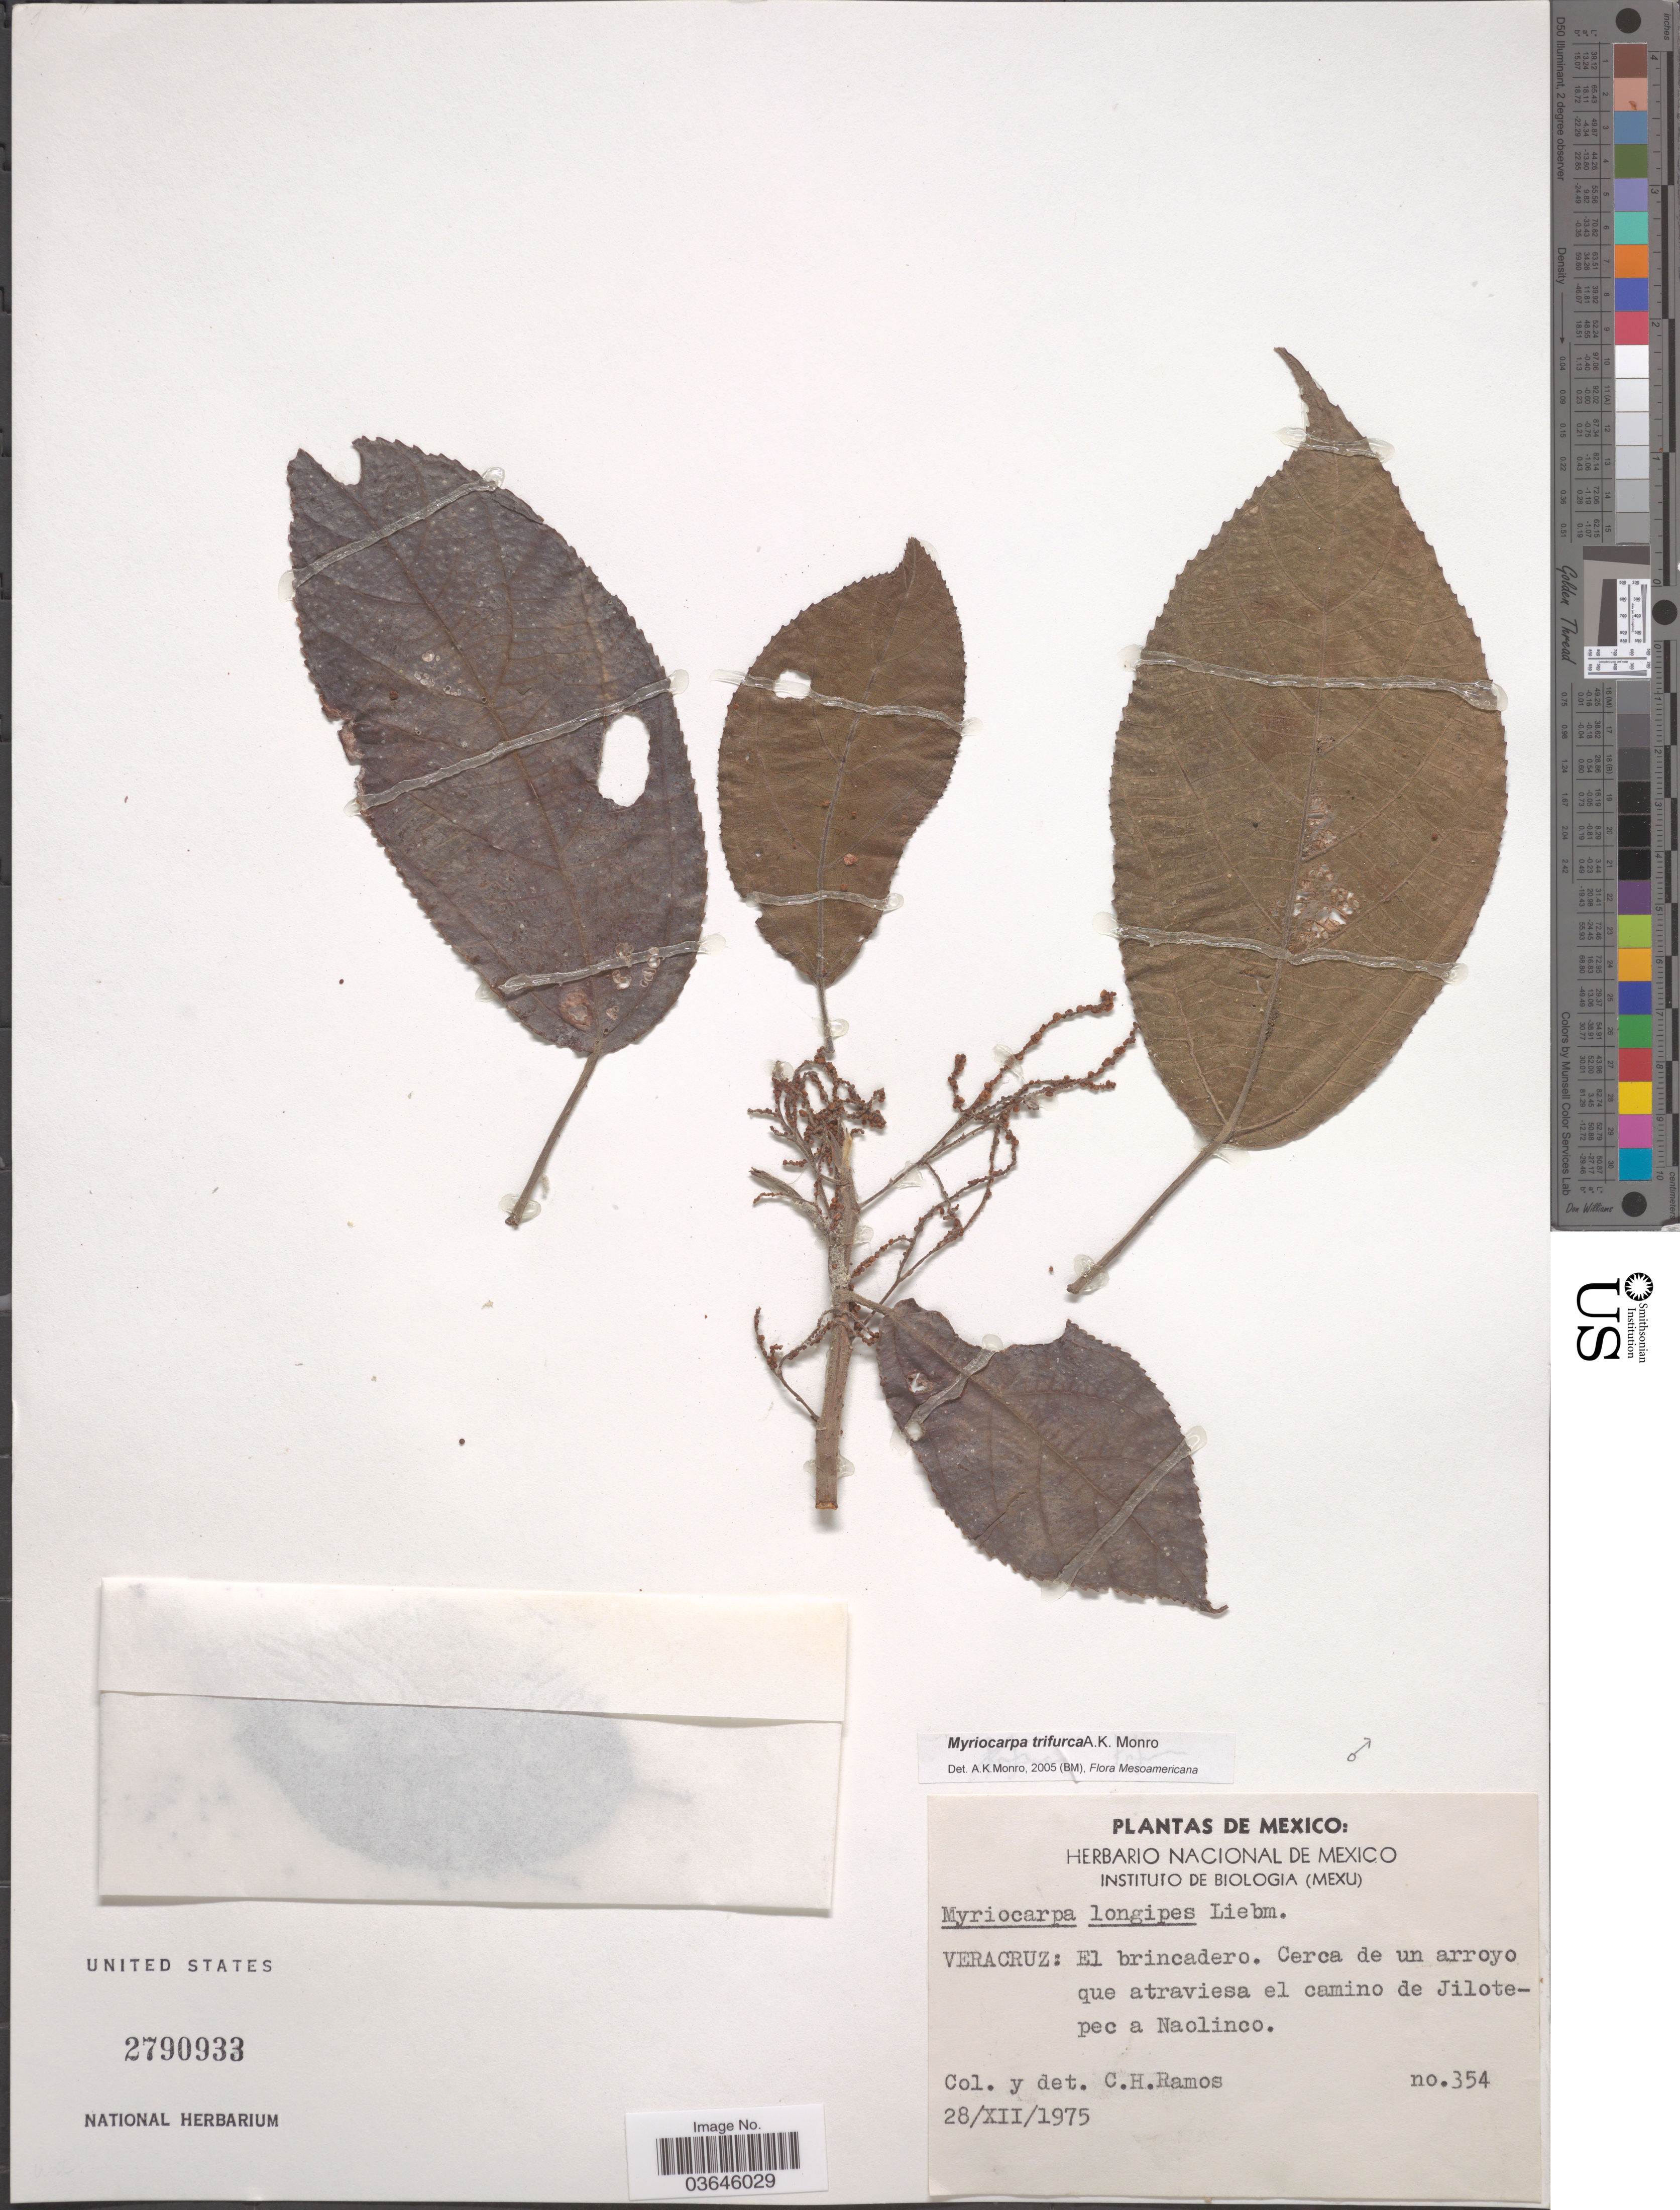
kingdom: Plantae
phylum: Tracheophyta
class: Magnoliopsida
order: Rosales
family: Urticaceae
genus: Myriocarpa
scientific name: Myriocarpa trifurca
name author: A. K. Monro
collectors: C. H. Ramos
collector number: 354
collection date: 1975-12-28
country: Mexico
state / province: Veracruz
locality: Veracruz: El brincadero. Cerca de un arroyo que atraviesa al camino de Jilotepec a Naolinco.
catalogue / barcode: US 2790933